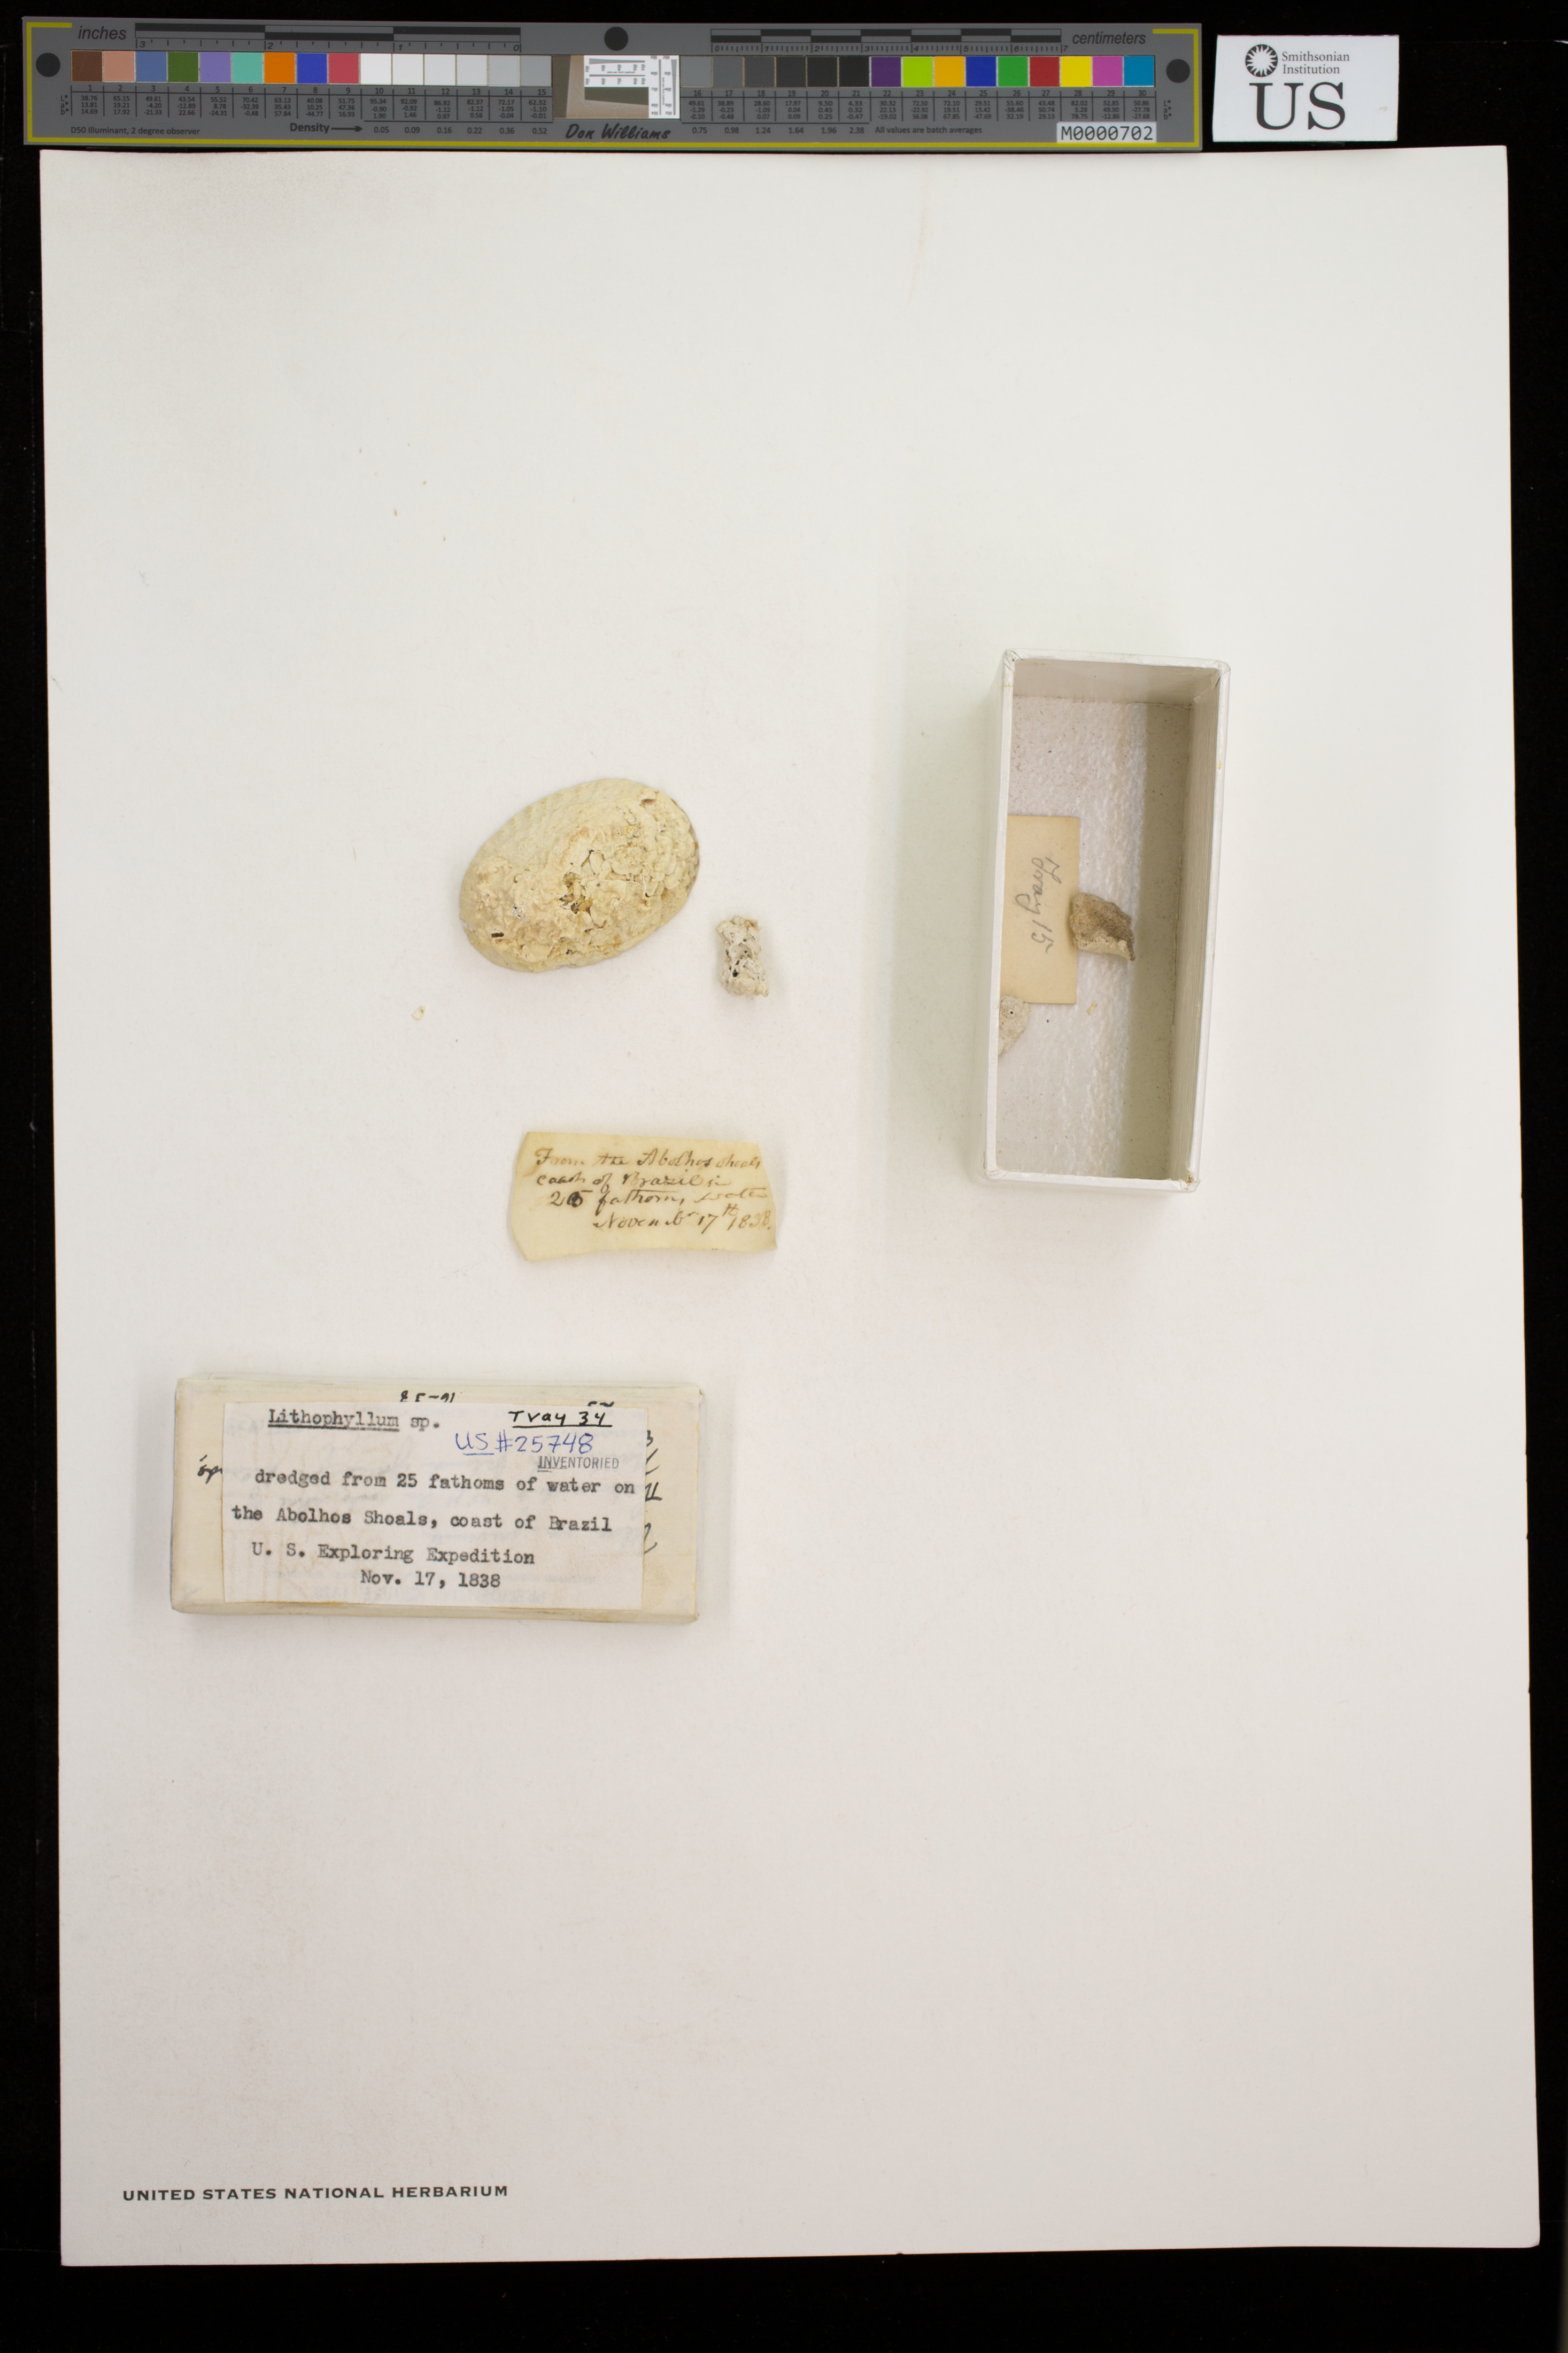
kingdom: Plantae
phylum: Rhodophyta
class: Florideophyceae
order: Corallinales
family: Lithophyllaceae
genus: Lithophyllum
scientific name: Lithophyllum sp.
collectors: W. D. Brackenridge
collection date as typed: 17 Nov 1838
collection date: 1838-11-17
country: Brazil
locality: Abolhos Shoals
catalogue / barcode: US 25748